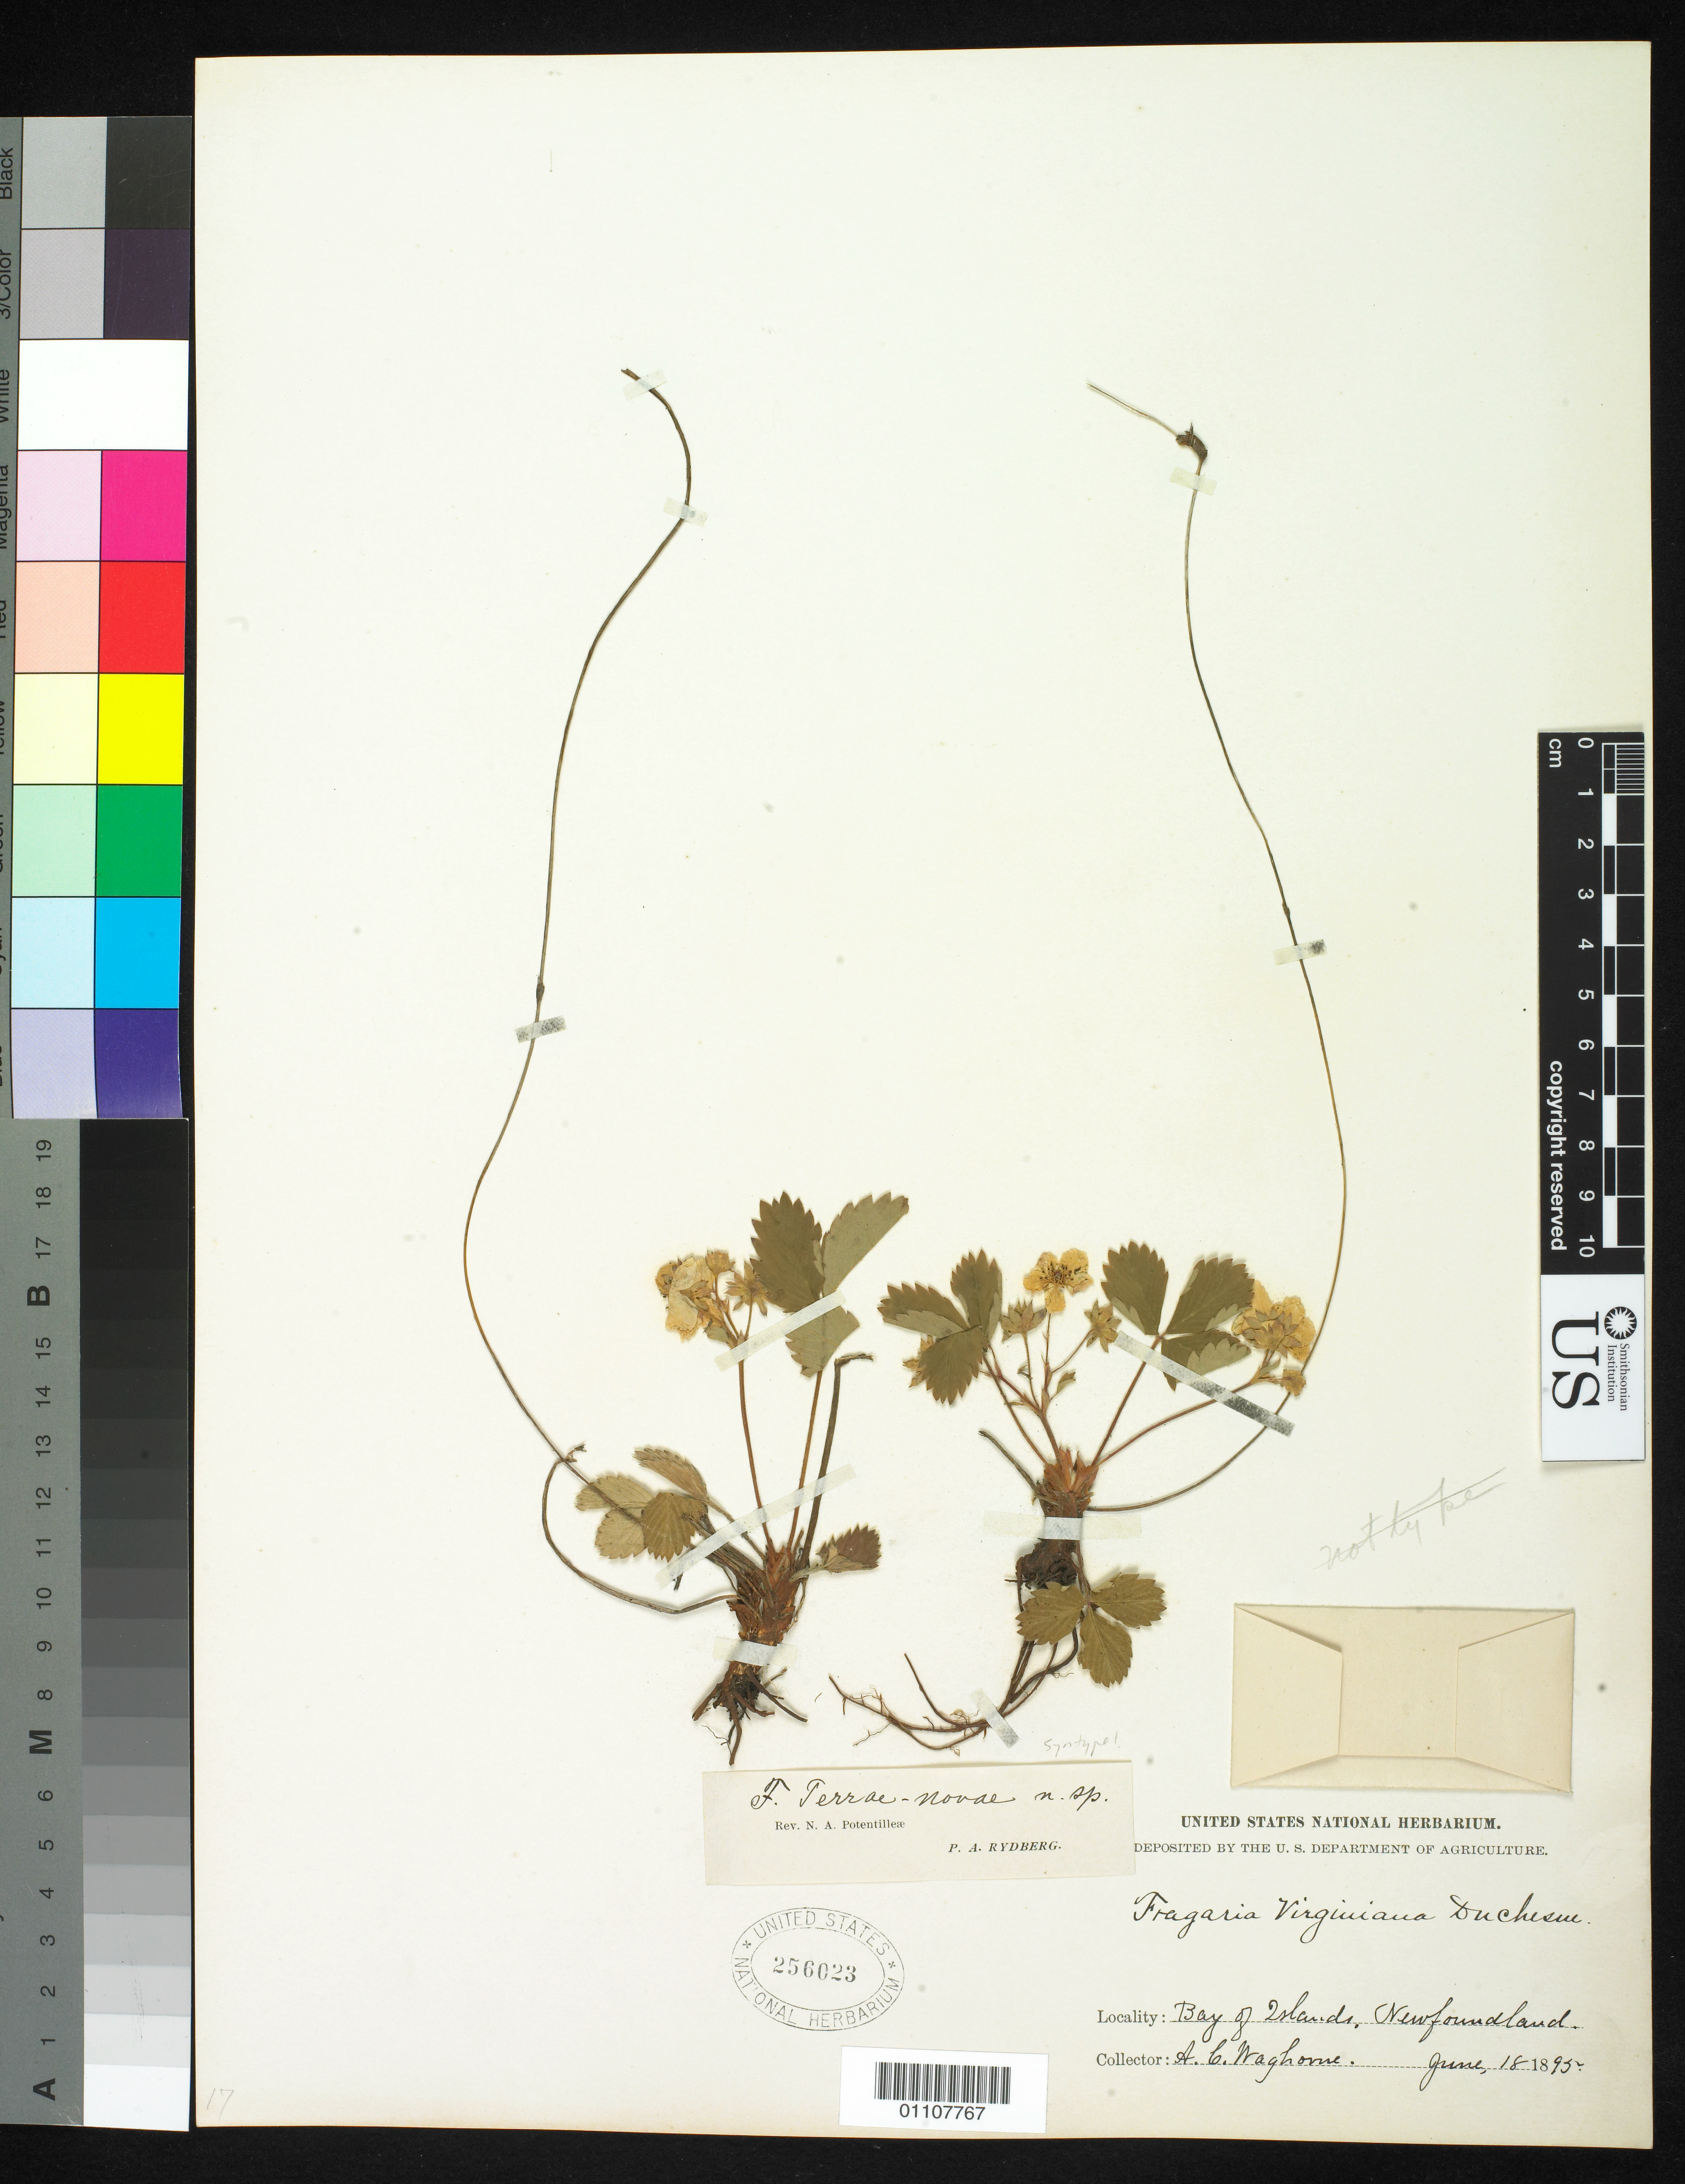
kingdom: Plantae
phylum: Tracheophyta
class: Magnoliopsida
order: Rosales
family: Rosaceae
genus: Fragaria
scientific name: Fragaria terrae-novae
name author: Rydb.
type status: Syntype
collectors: A. Waghorne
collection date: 1895-06-18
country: Canada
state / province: Newfoundland and Labrador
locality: Bay of Islands.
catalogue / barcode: US 256023